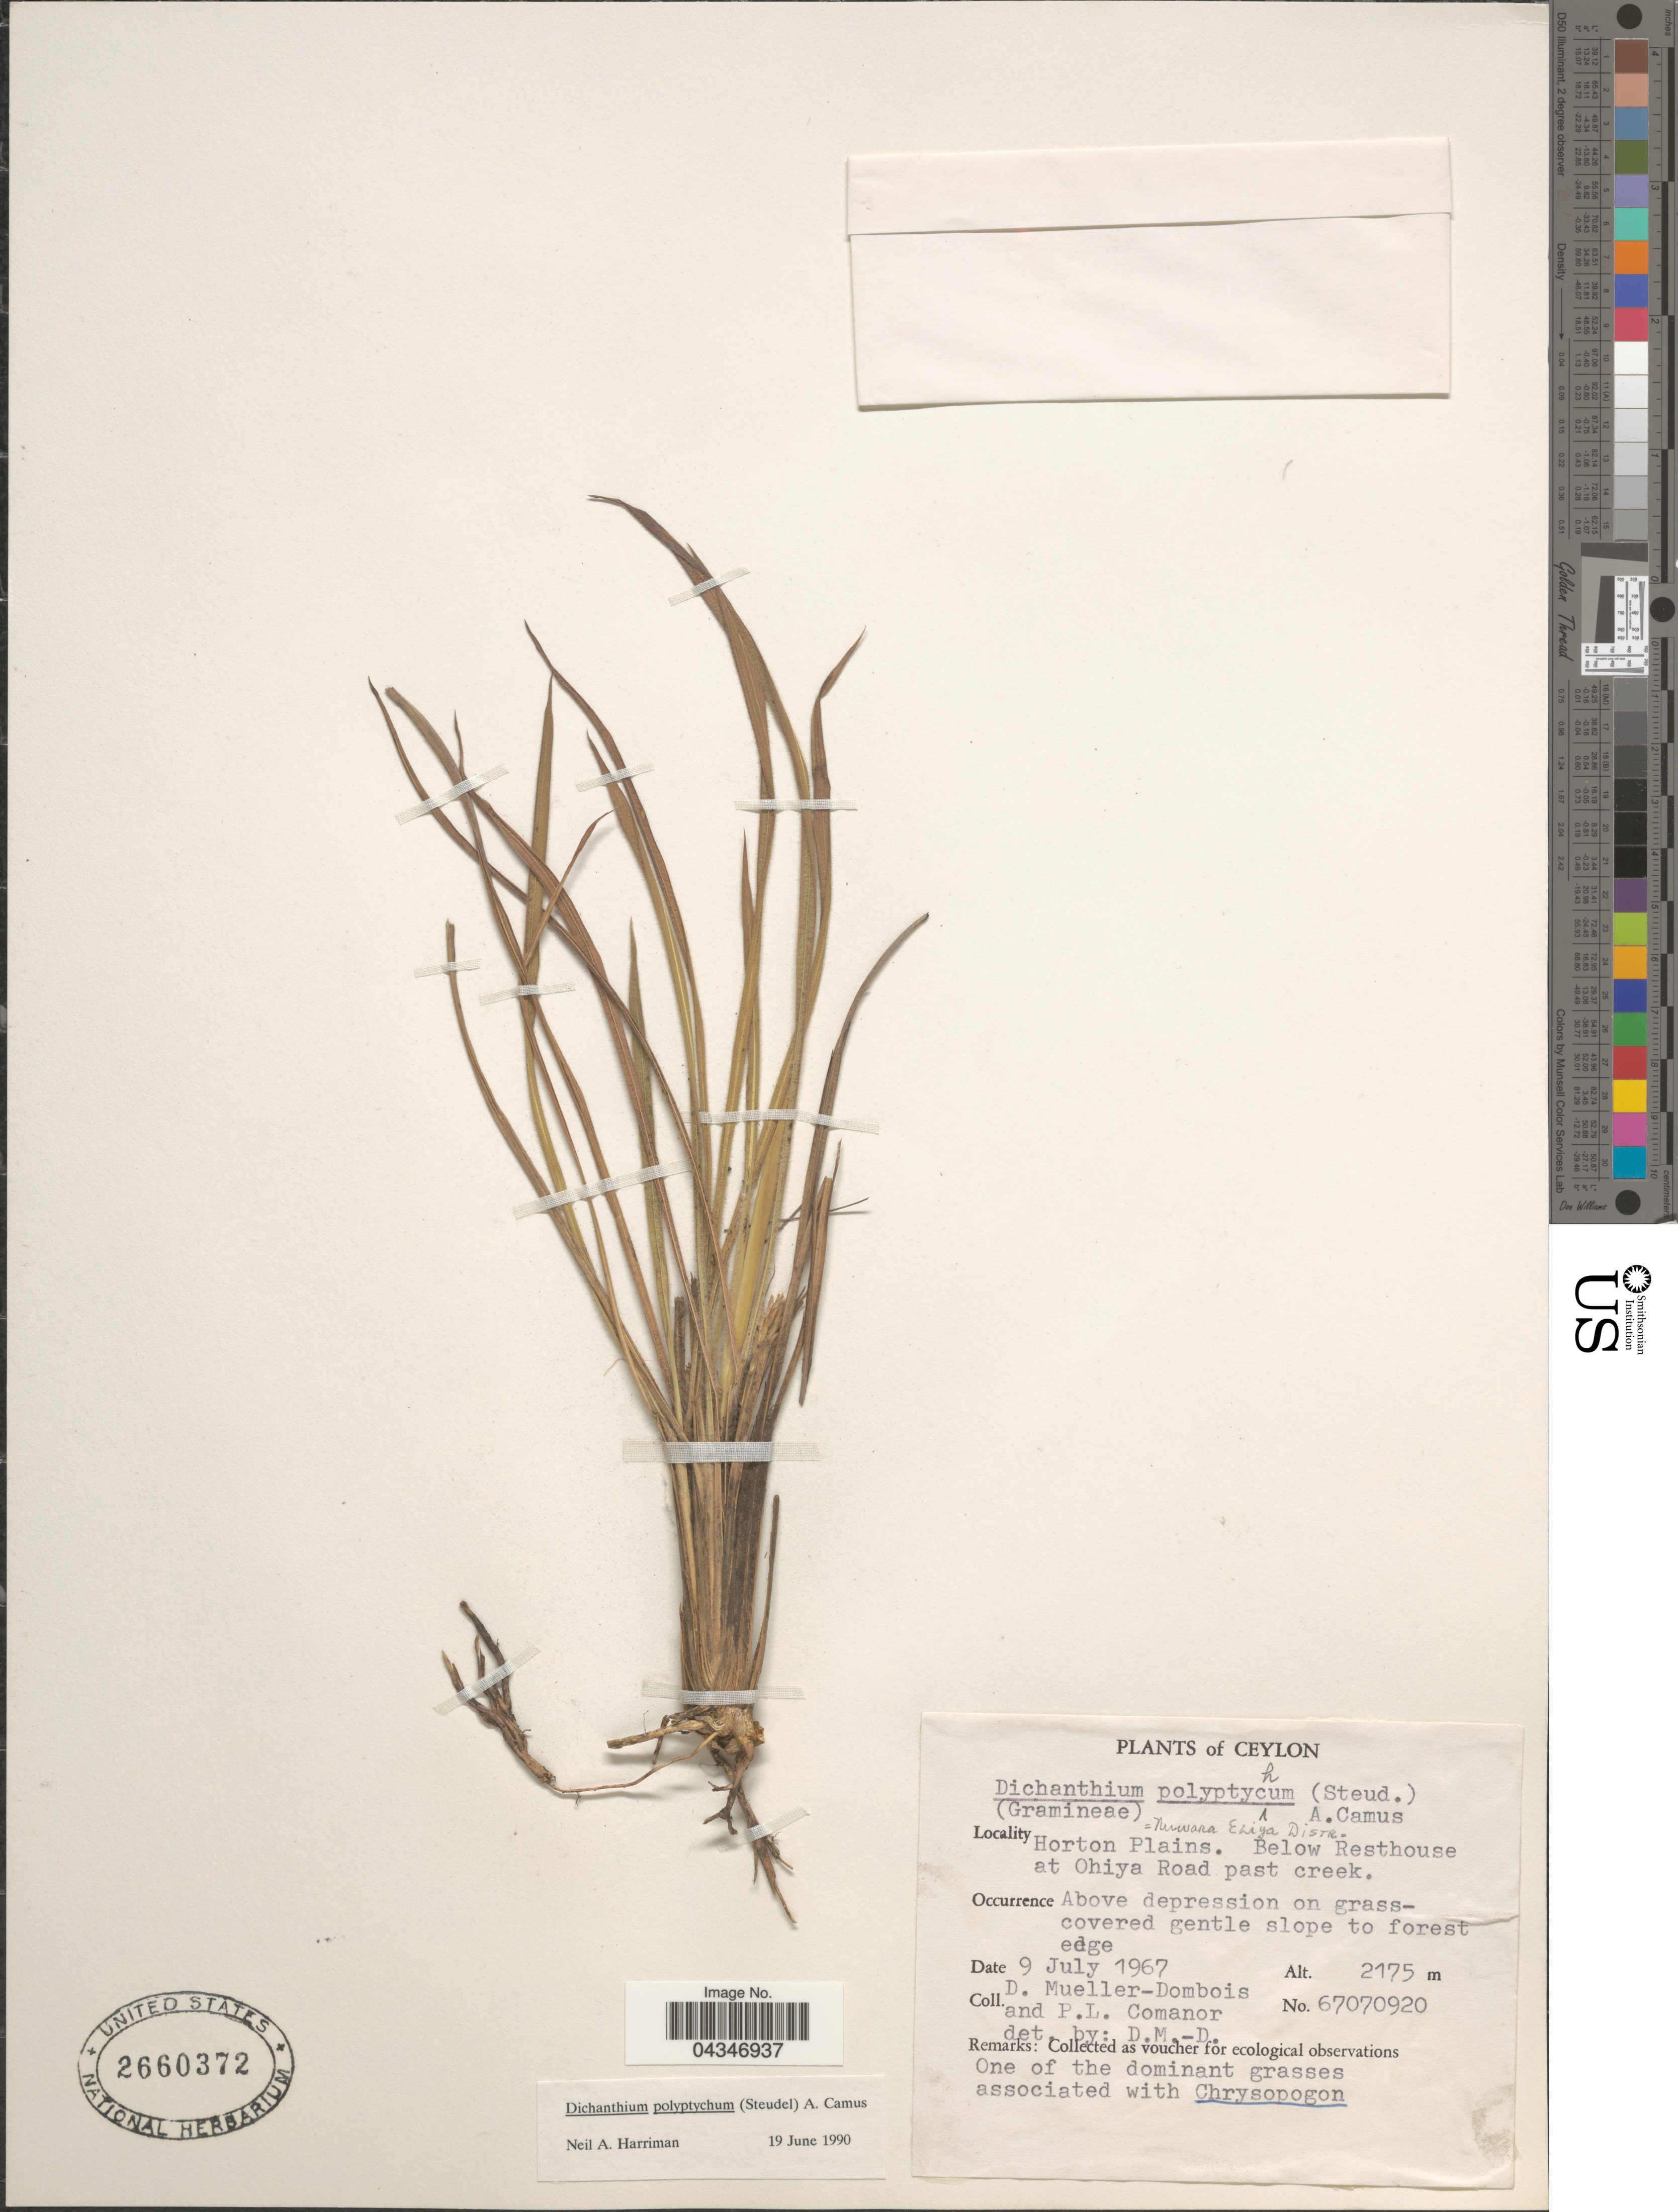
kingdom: Plantae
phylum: Tracheophyta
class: Liliopsida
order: Poales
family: Poaceae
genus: Andropogon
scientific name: Andropogon polyptychos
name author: Steud.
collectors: D. Mueller-Dombois & P. Comanor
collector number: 67070920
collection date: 1967-07-09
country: Sri Lanka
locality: Ceylon. Horton Plains. Below Resthouse at Ohiya Road past creek. Above depression on grass covered gentle slope to forest edge.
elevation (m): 2175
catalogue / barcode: US 2660372